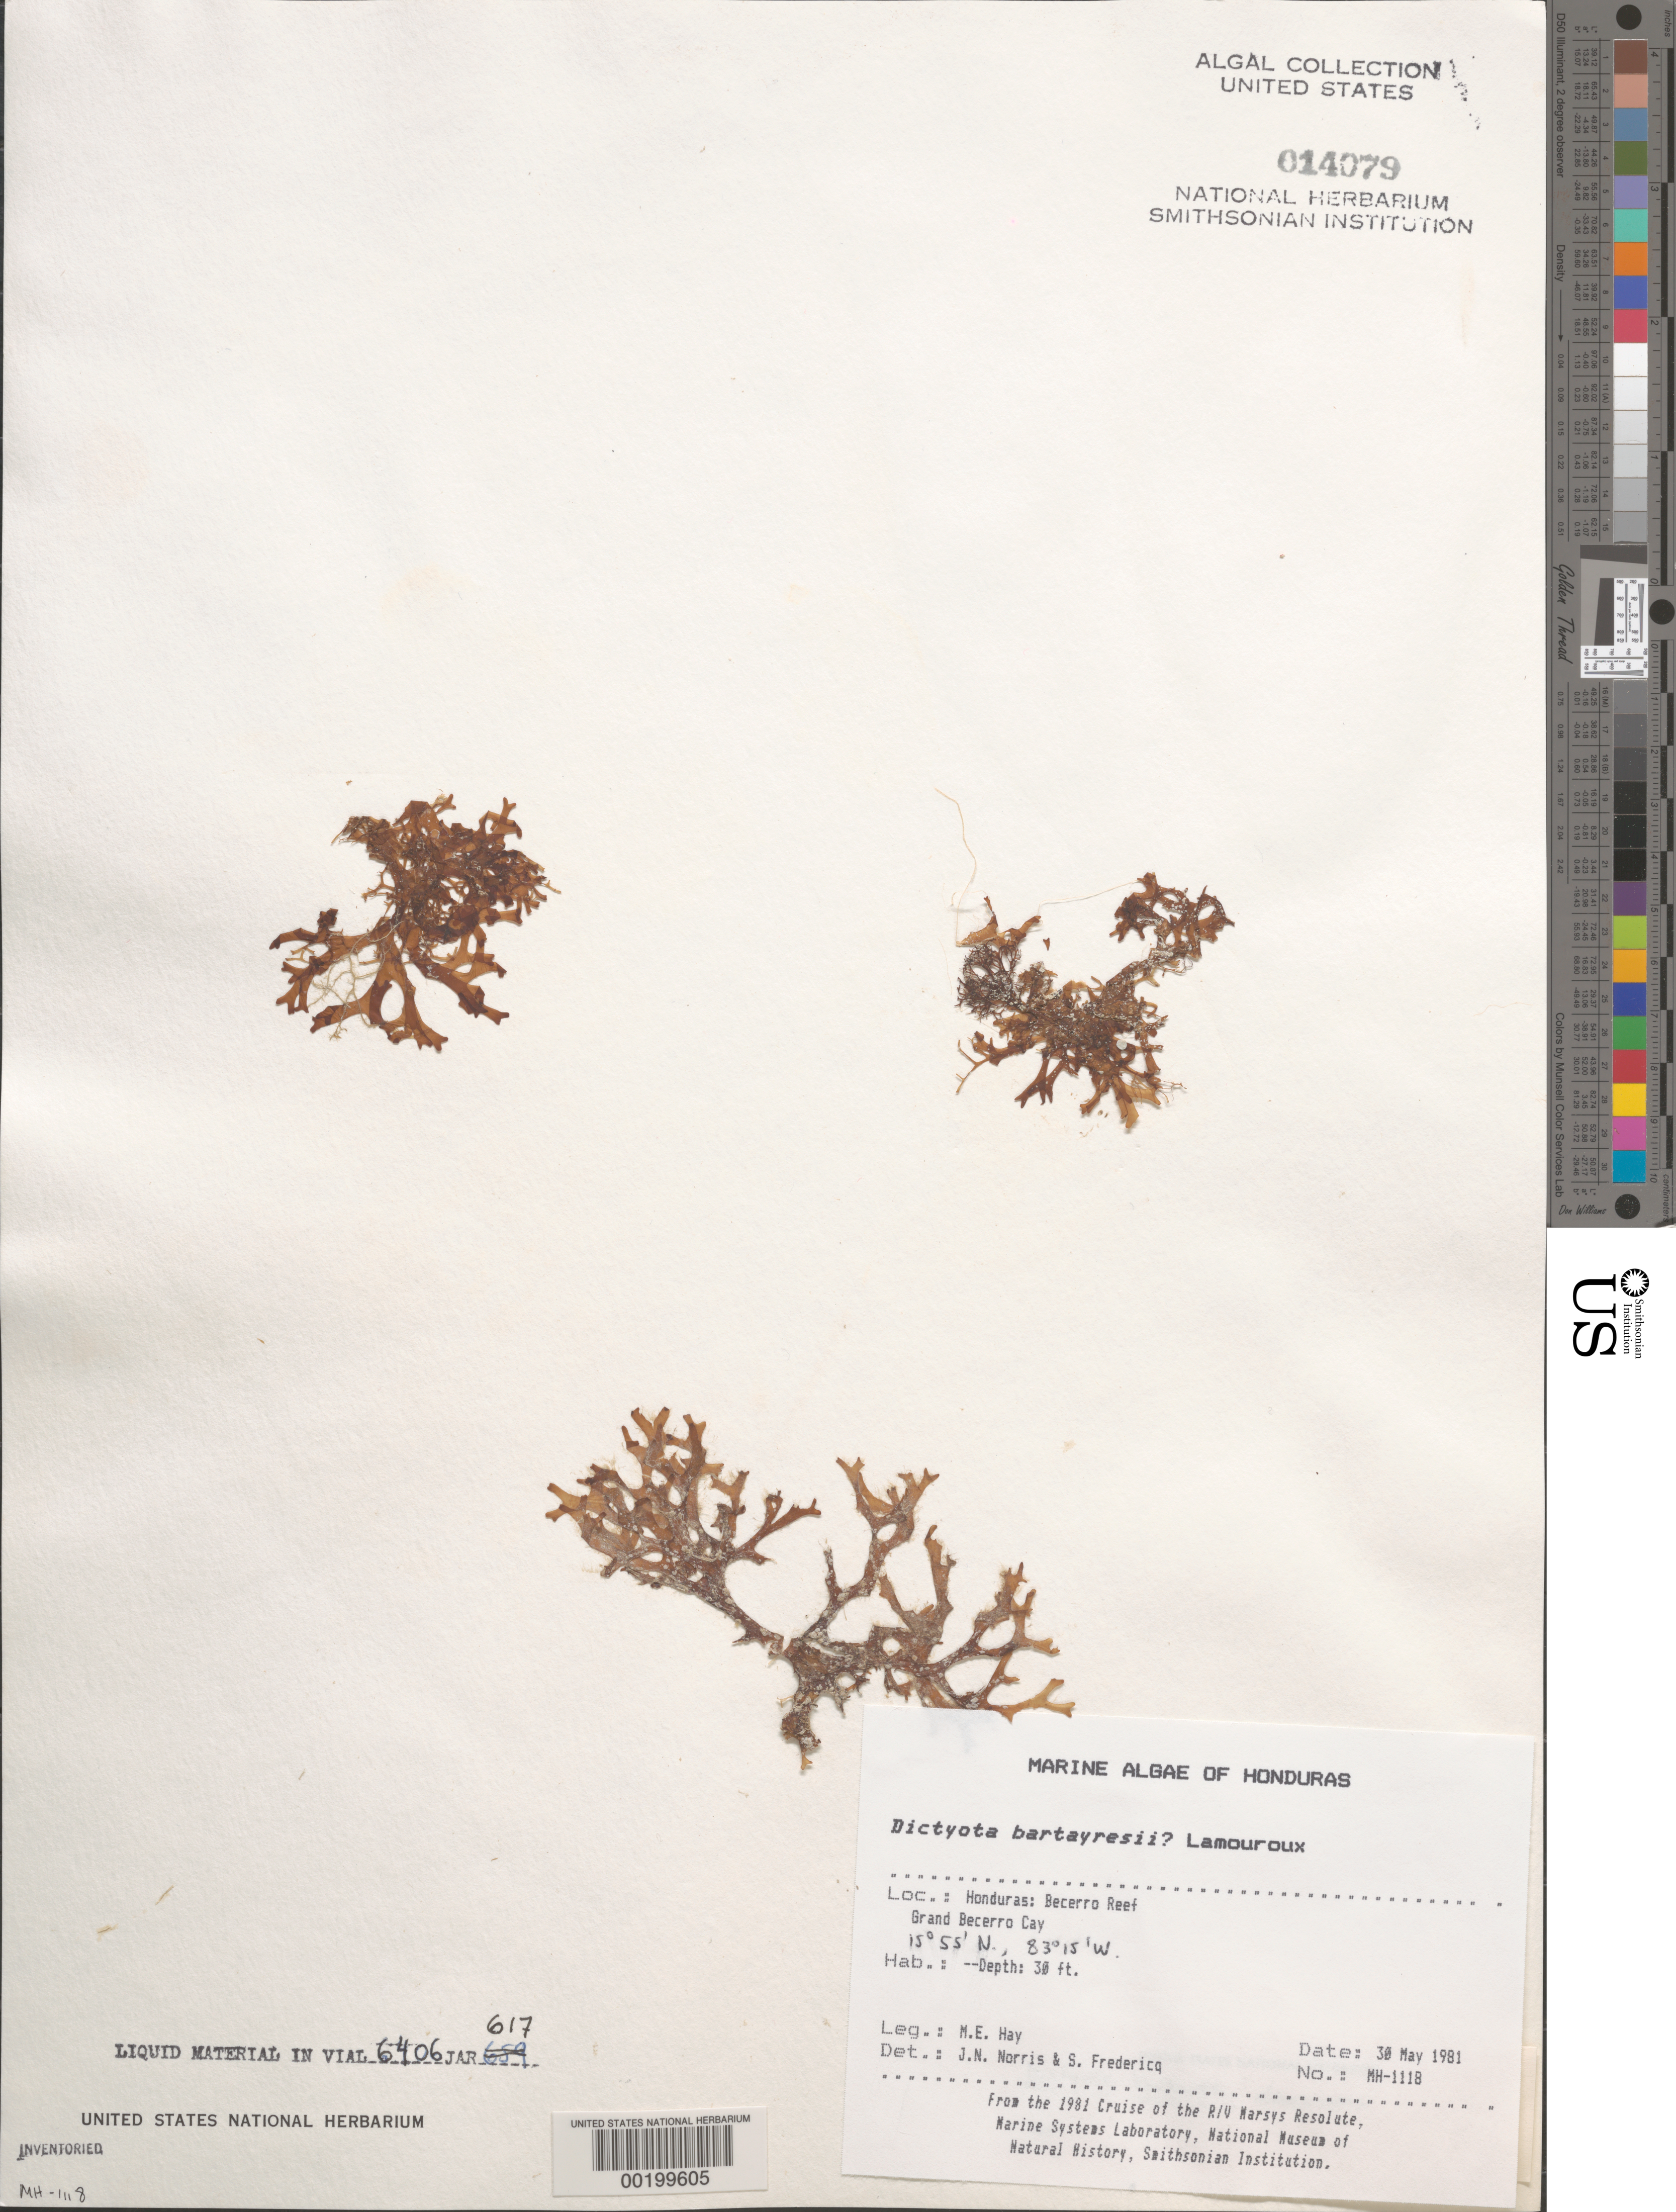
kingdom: Chromista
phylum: Ochrophyta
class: Phaeophyceae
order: Dictyotales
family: Dictyotaceae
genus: Dictyota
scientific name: Dictyota bartayresiana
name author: J.V.Lamouroux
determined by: Norris, J. N.; Fredericq, S.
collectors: M. E. Hay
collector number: MEH-1118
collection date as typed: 30 May 1981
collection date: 1981-05-30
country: Honduras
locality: Becerro reef, grand becerro cay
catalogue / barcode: US 14079